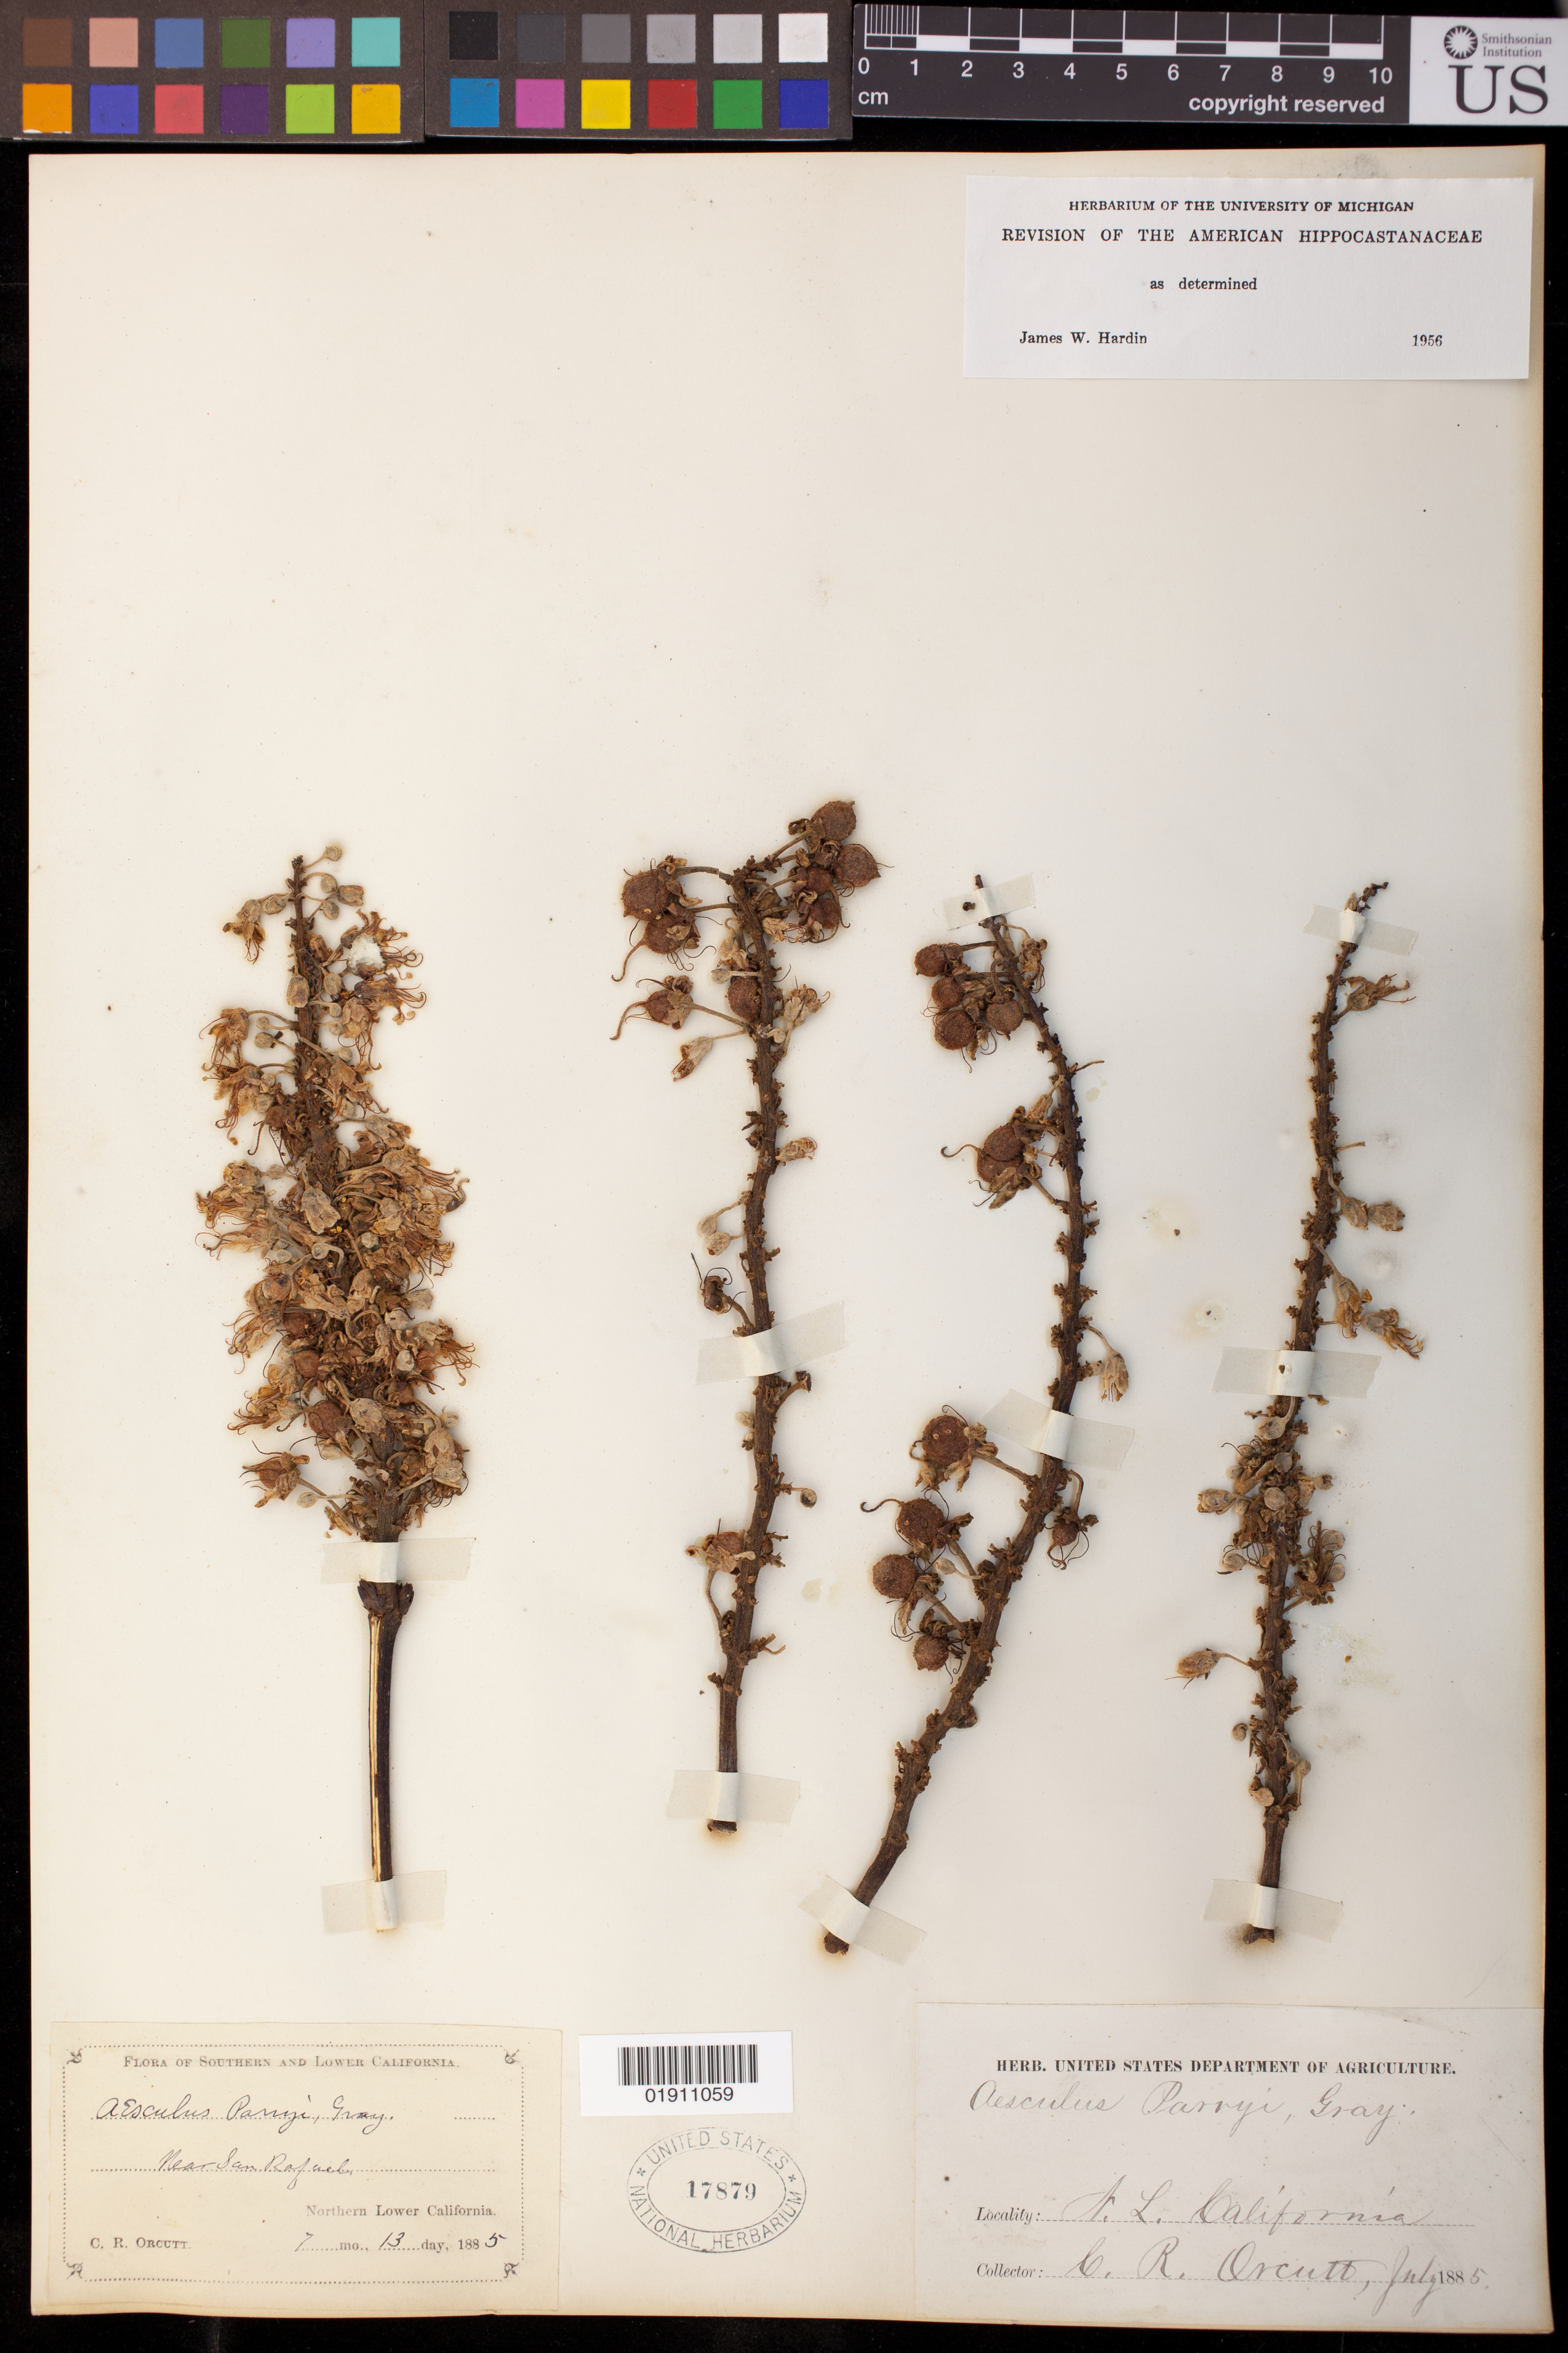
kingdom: Plantae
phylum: Tracheophyta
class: Magnoliopsida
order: Sapindales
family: Sapindaceae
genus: Aesculus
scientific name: Aesculus parryi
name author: A. Gray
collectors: C. R. Orcutt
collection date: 1885-07-13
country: United States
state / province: California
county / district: Marin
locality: Northern Lower California; Near San Rafael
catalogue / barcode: US 17879